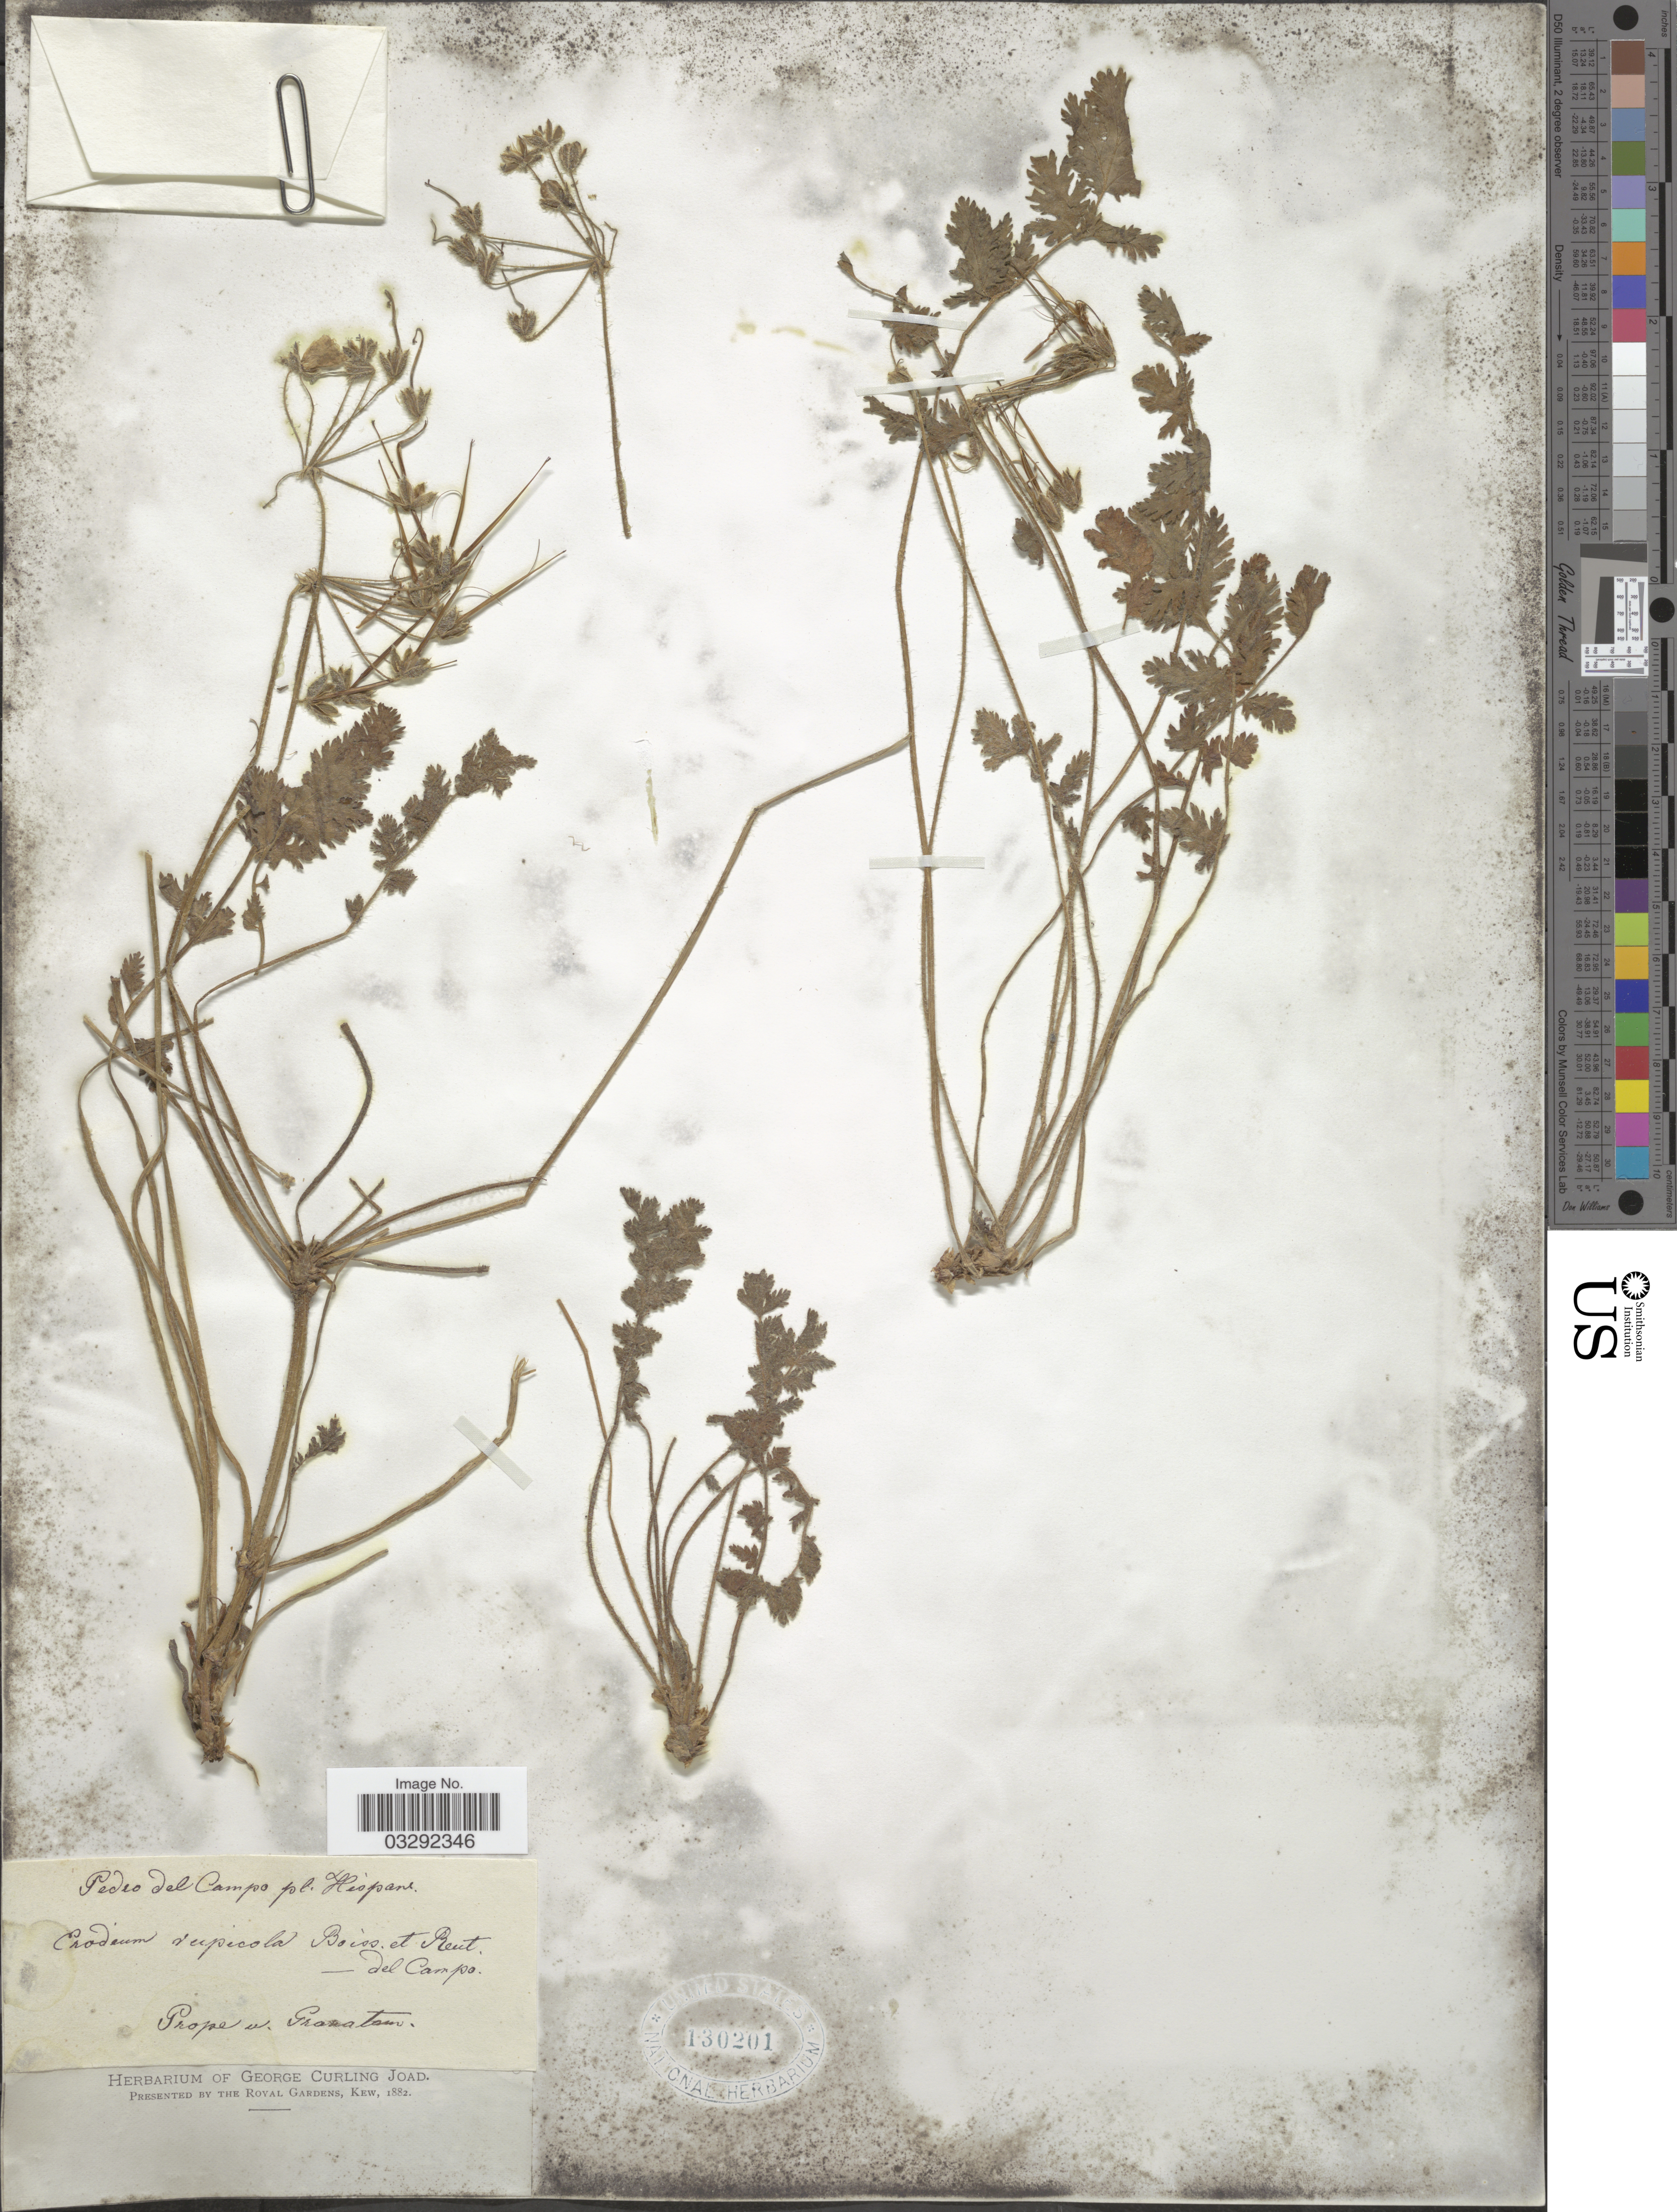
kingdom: Plantae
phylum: Tracheophyta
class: Magnoliopsida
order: Geraniales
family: Geraniaceae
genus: Erodium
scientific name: Erodium rupicola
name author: Boiss.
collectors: ex herb. George Curling Joad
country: Spain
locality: Pedeo del Campo pl. Hispane. Prope v. Granatau.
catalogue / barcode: US 130201